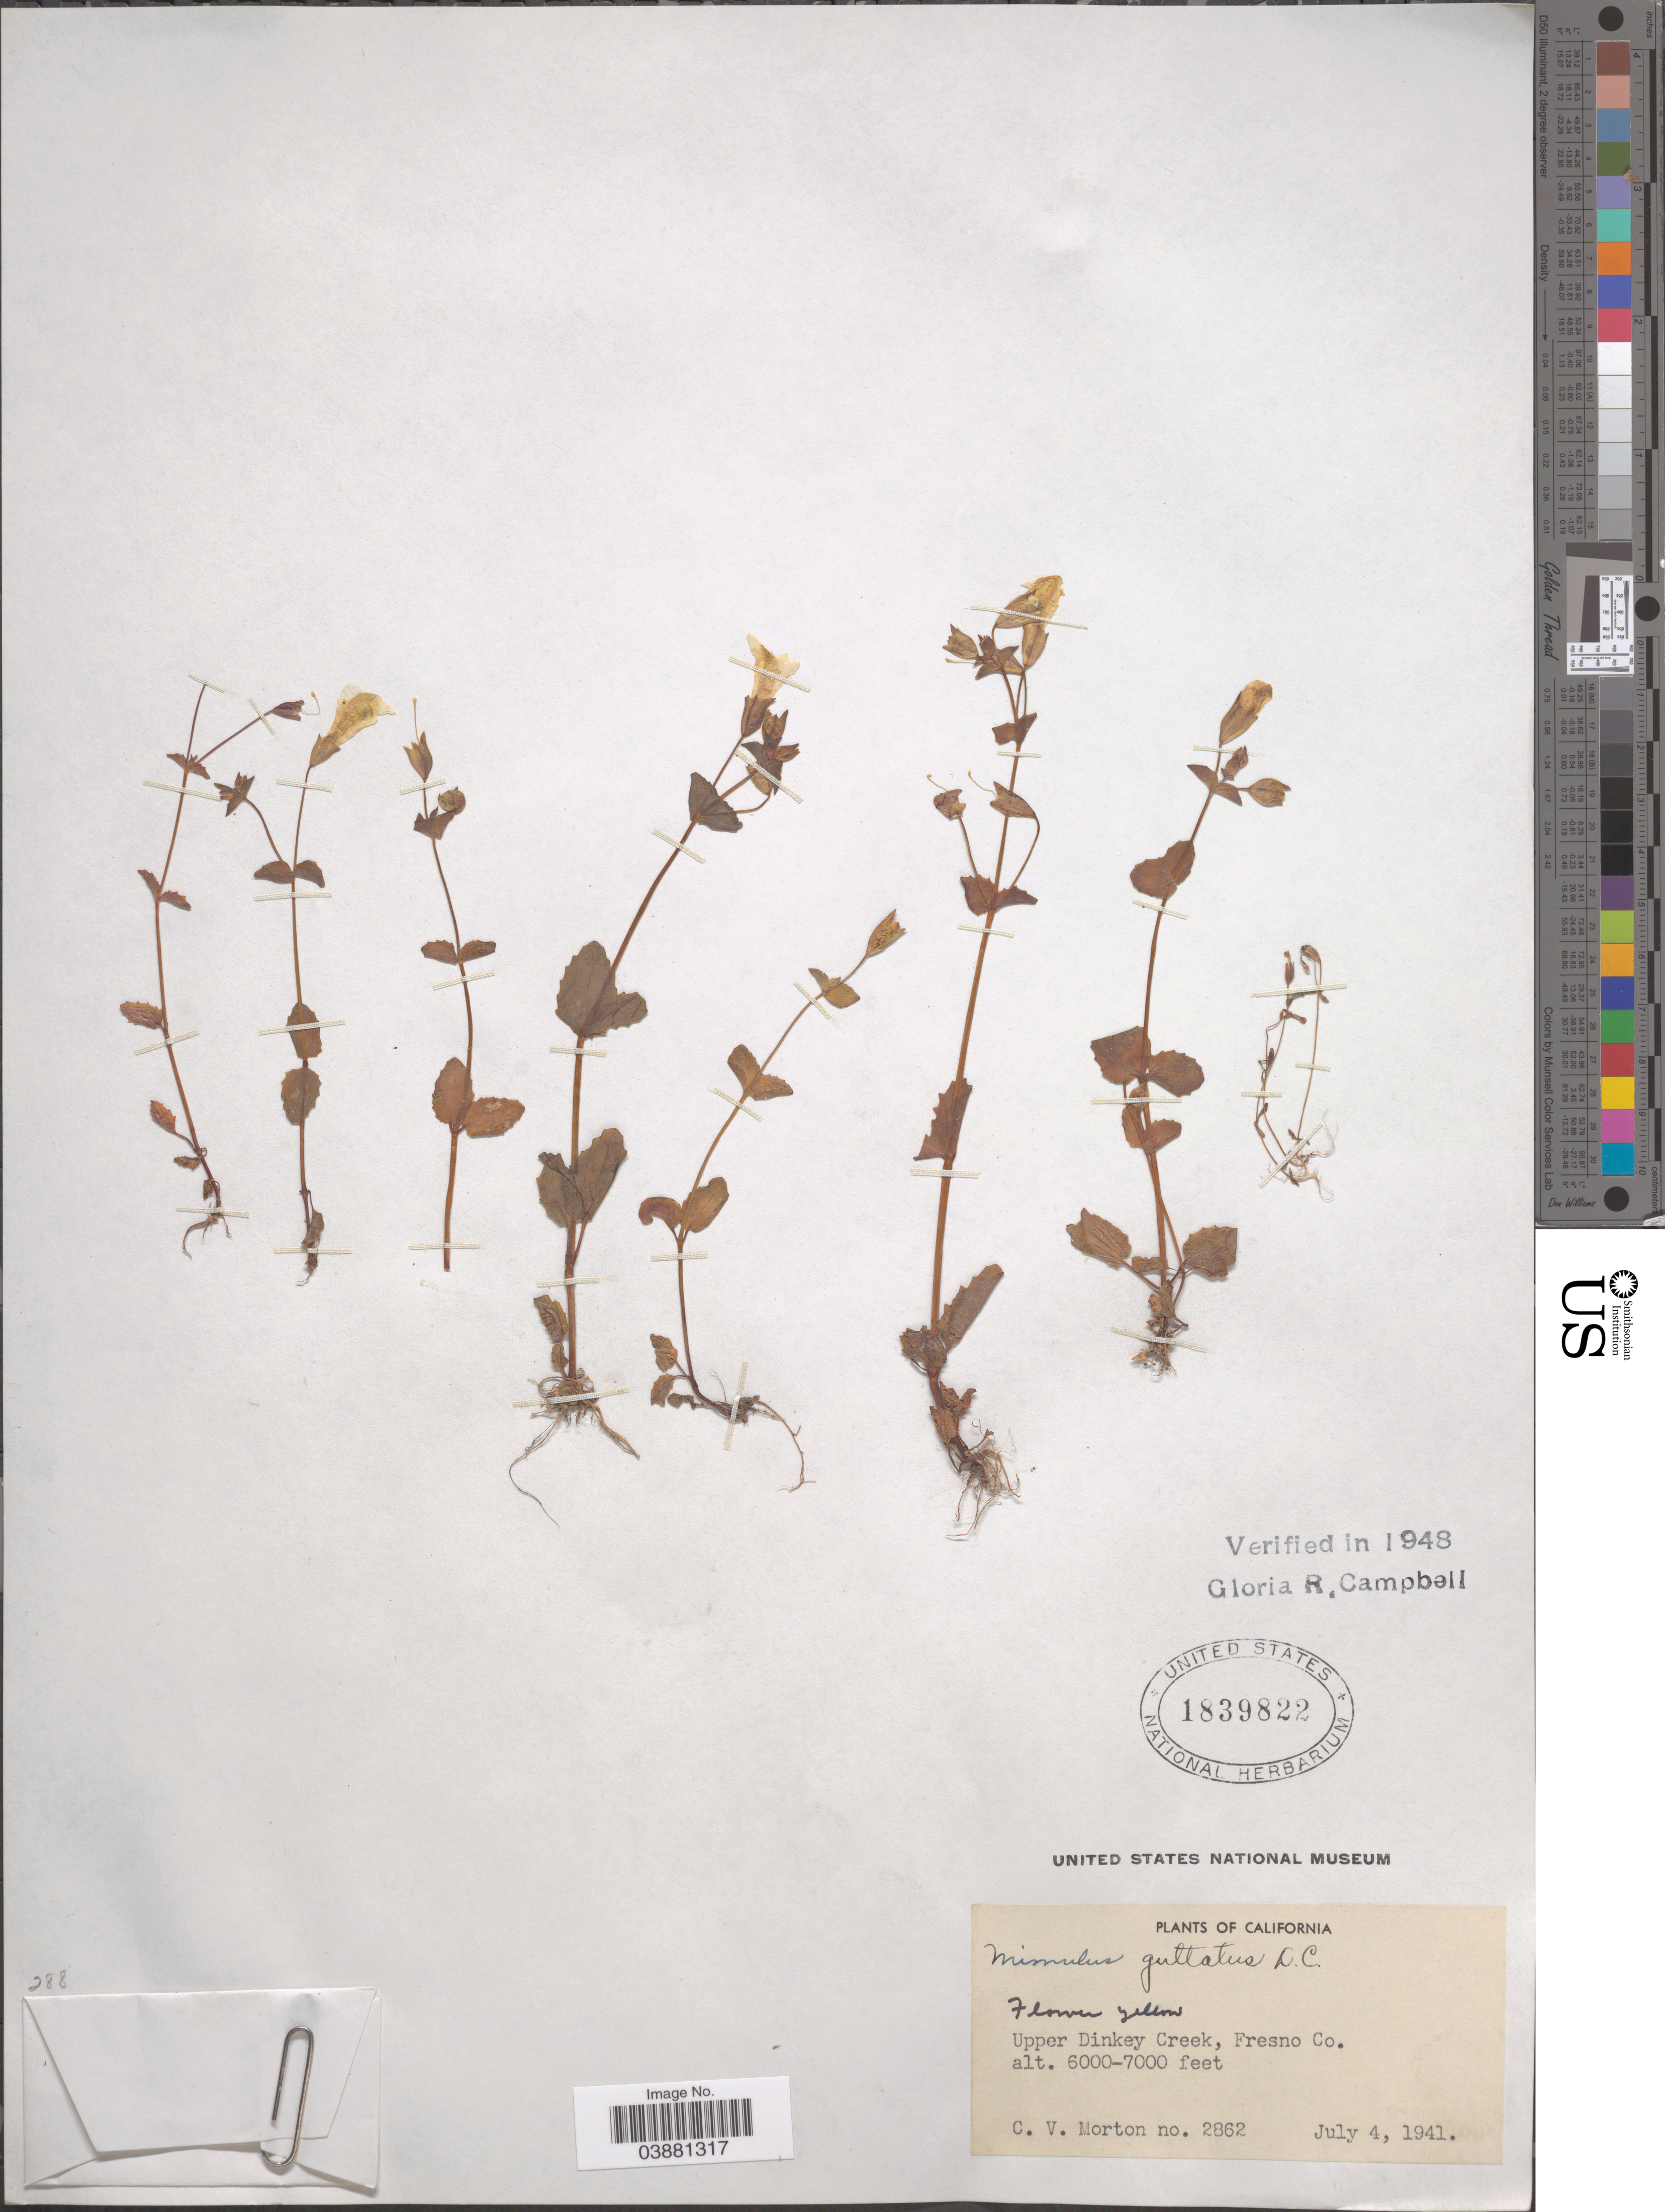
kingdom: Plantae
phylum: Tracheophyta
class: Magnoliopsida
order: Lamiales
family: Phrymaceae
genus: Mimulus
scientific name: Mimulus guttatus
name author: DC.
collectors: C. V. Morton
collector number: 2862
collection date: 1941-07-04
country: United States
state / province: California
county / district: Fresno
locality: Upper Dinkey Creek, Fresno Co.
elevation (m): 1829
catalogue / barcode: US 1839822